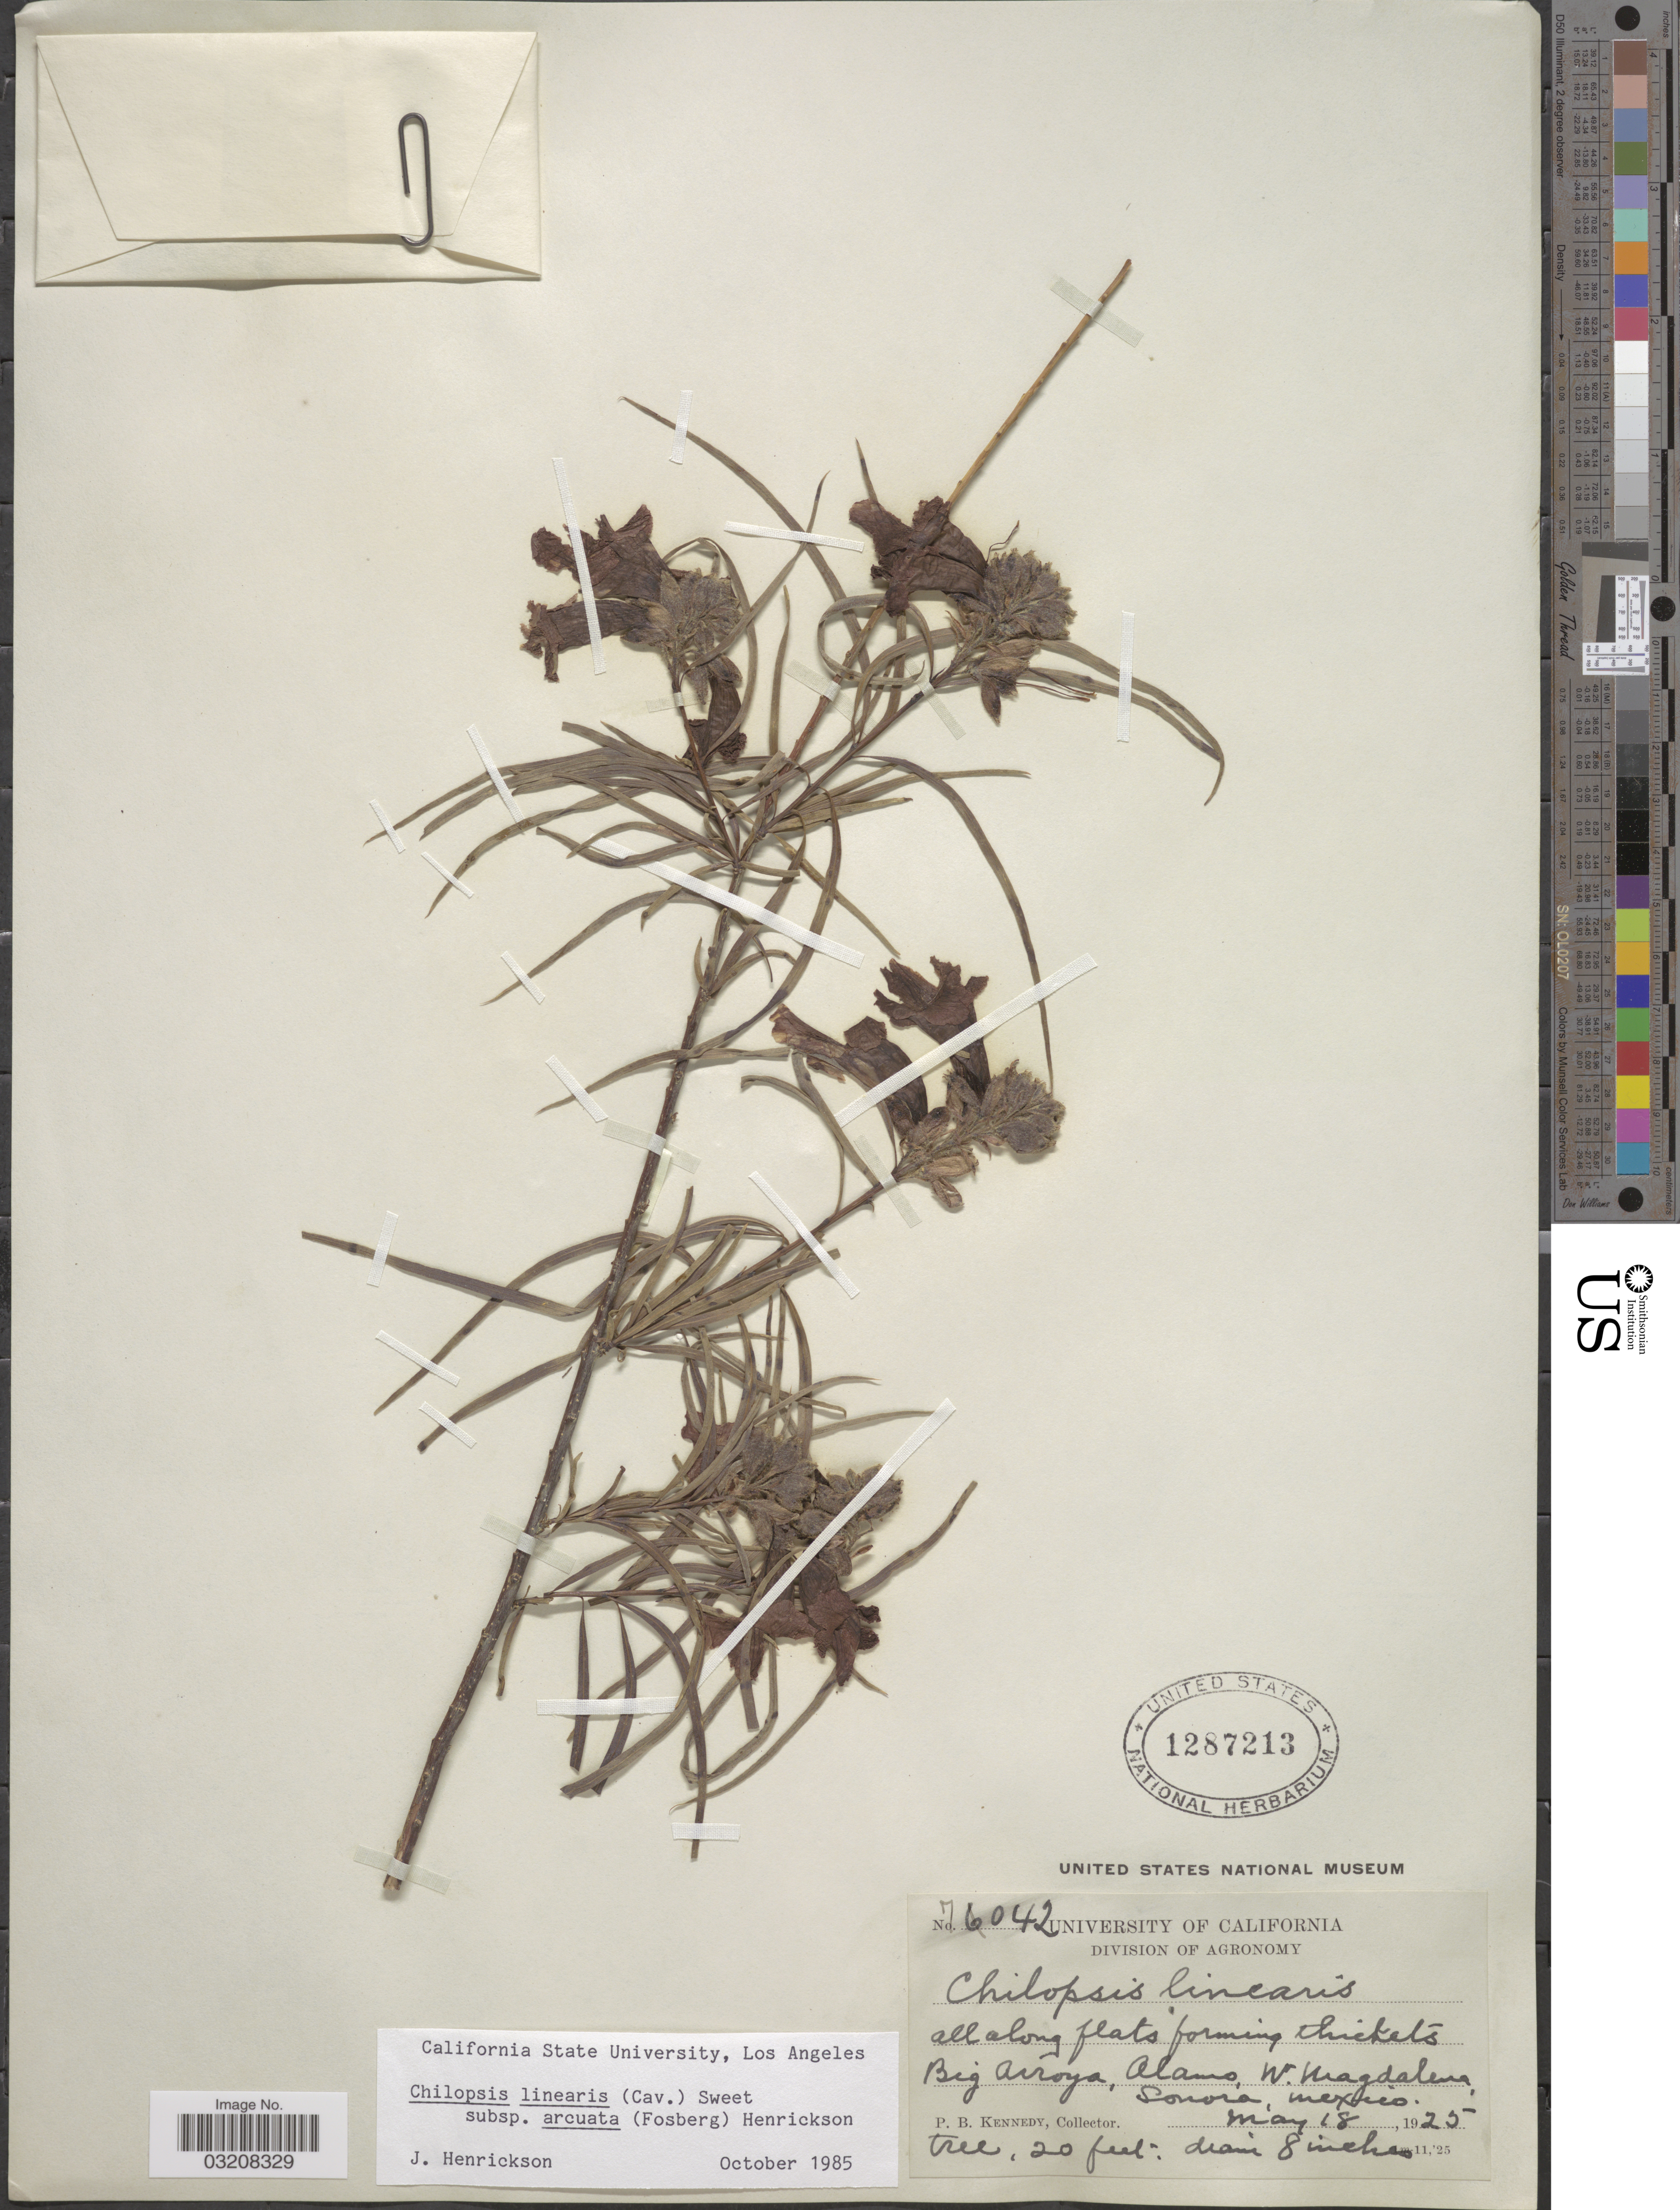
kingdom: Plantae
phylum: Tracheophyta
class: Magnoliopsida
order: Lamiales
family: Bignoniaceae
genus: Chilopsis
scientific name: Chilopsis linearis subsp. arcuata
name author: (Fosberg) Henrickson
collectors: P. B. Kennedy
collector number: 7042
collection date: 1925-05-18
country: Mexico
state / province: Sonora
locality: Big Arroyo, Alamo, W. Magdalena.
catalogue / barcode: US 1287213